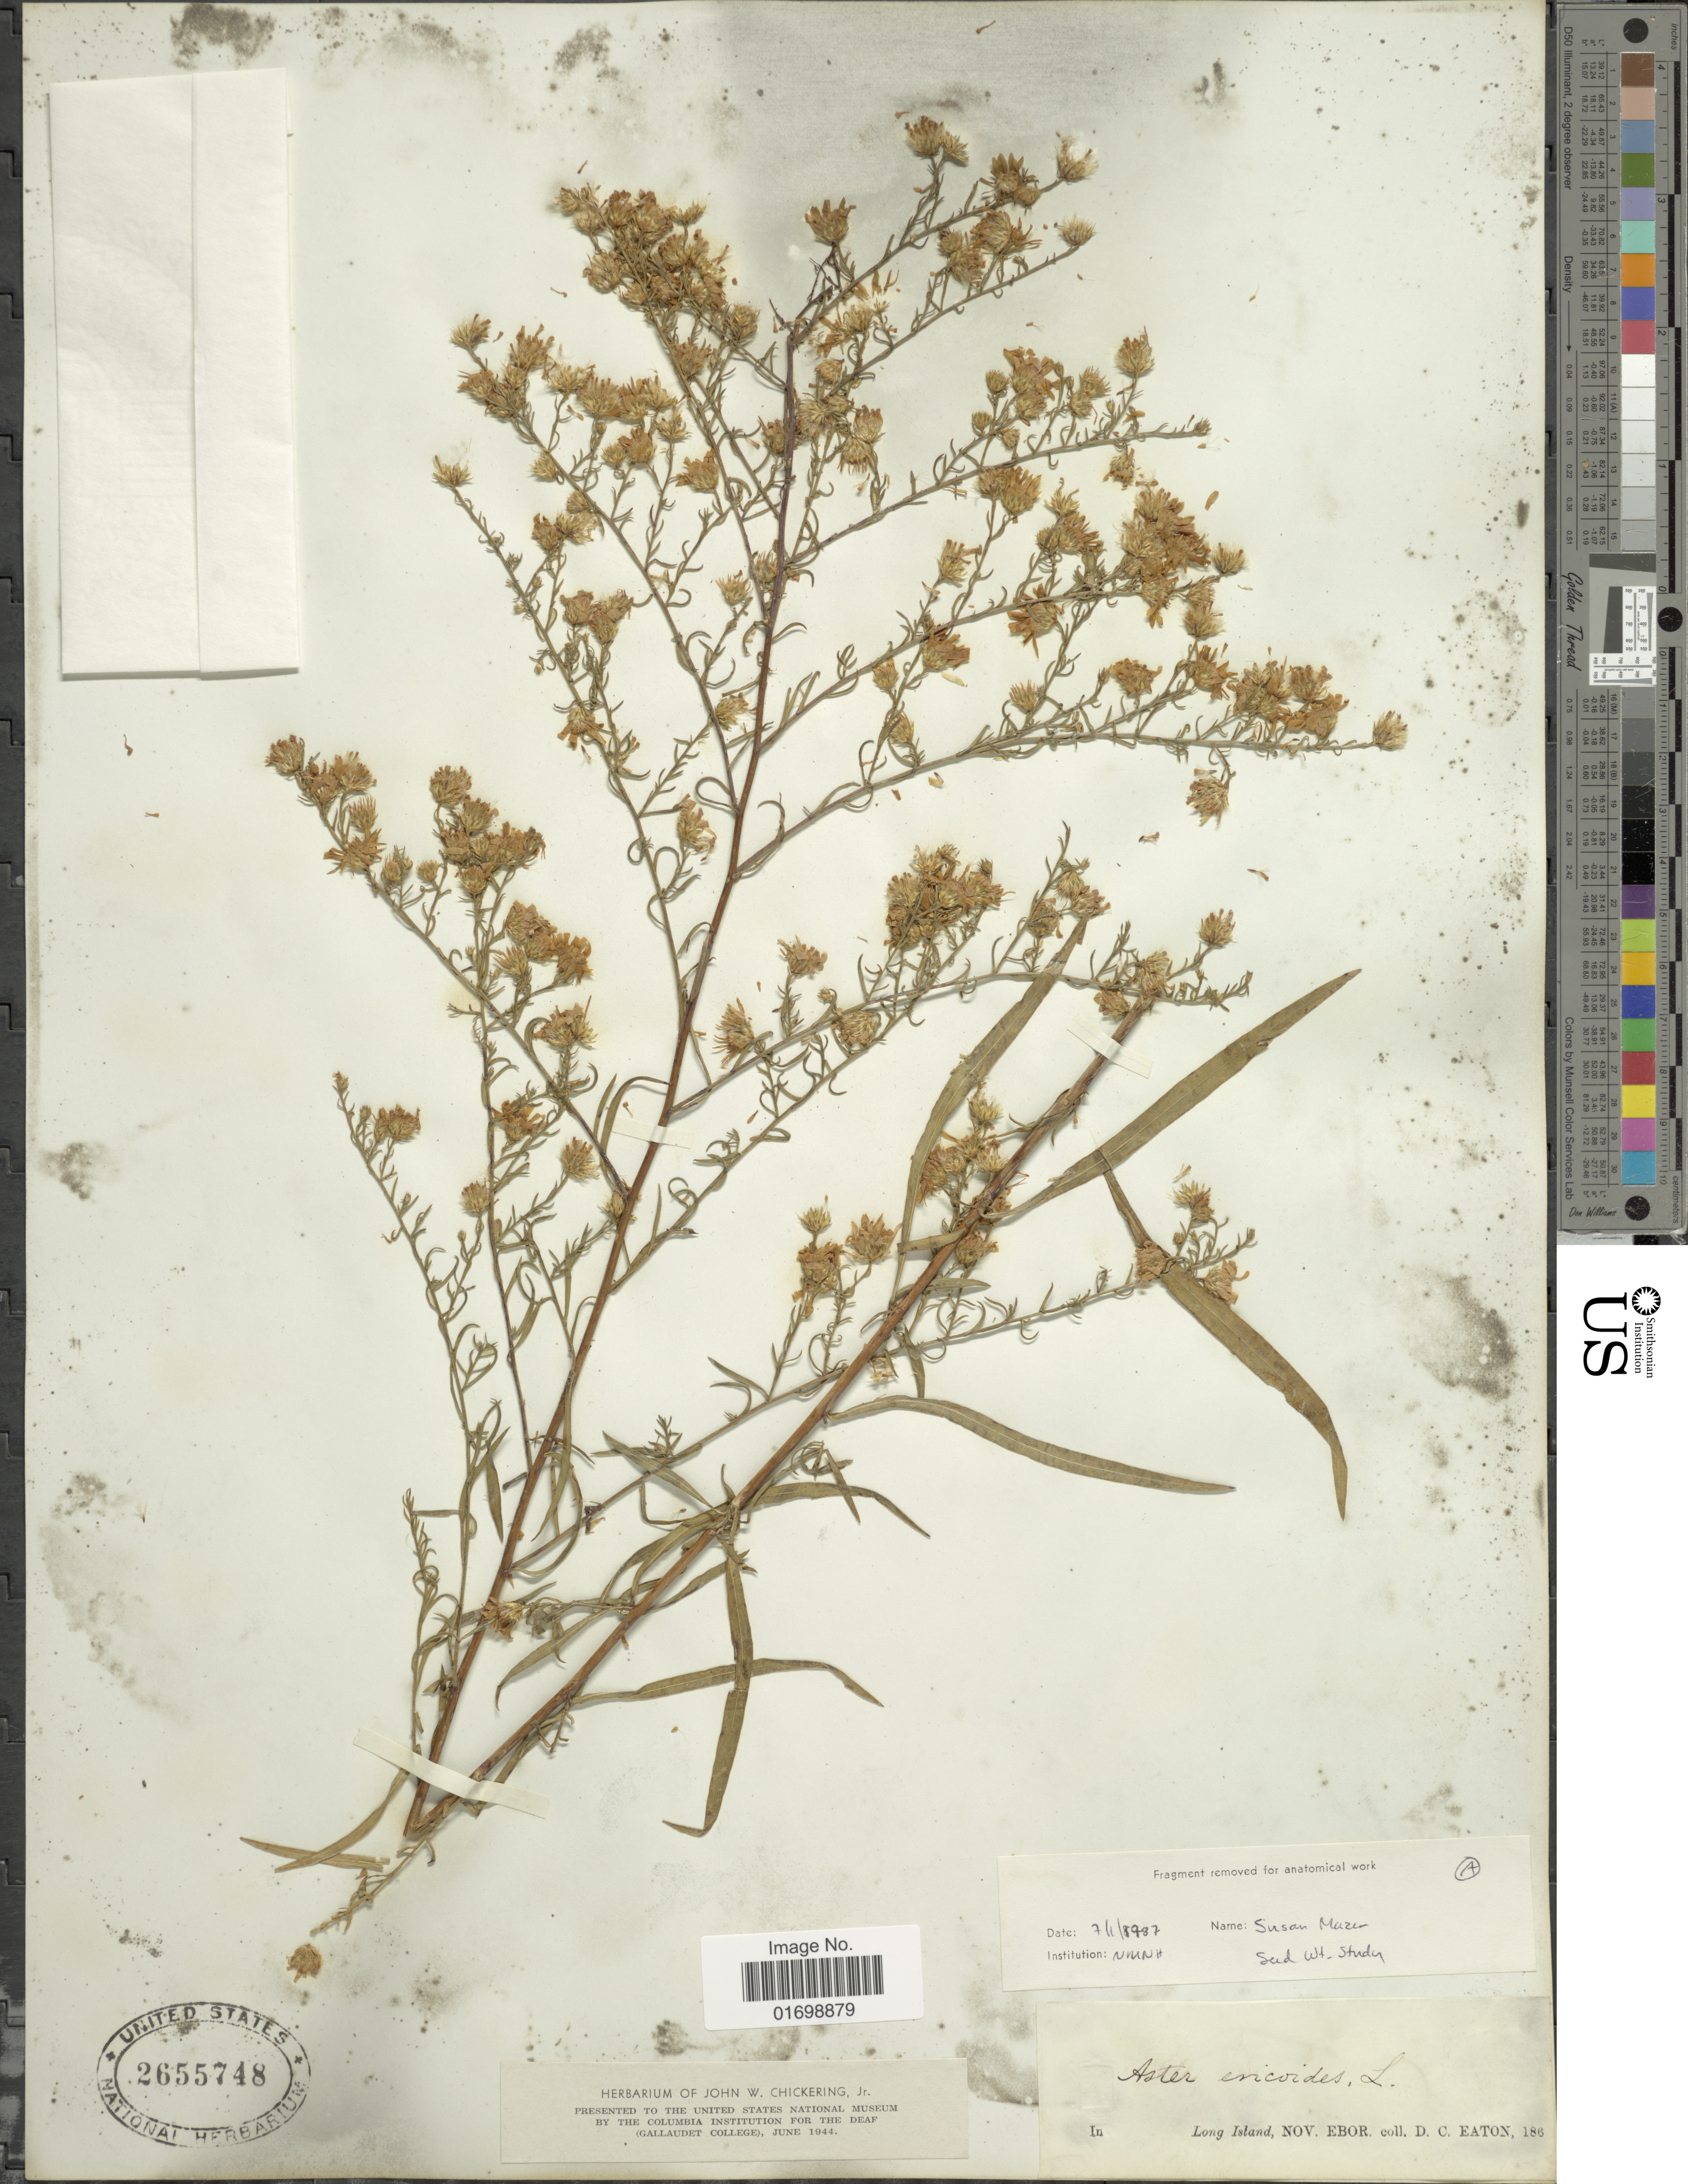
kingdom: Plantae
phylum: Tracheophyta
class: Magnoliopsida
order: Asterales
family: Asteraceae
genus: Symphyotrichum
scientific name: Symphyotrichum ericoides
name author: (L.) G.L. Nesom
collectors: D. Eaton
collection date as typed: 186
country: United States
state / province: New York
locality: Long Island, EBOR.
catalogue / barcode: US 2655748